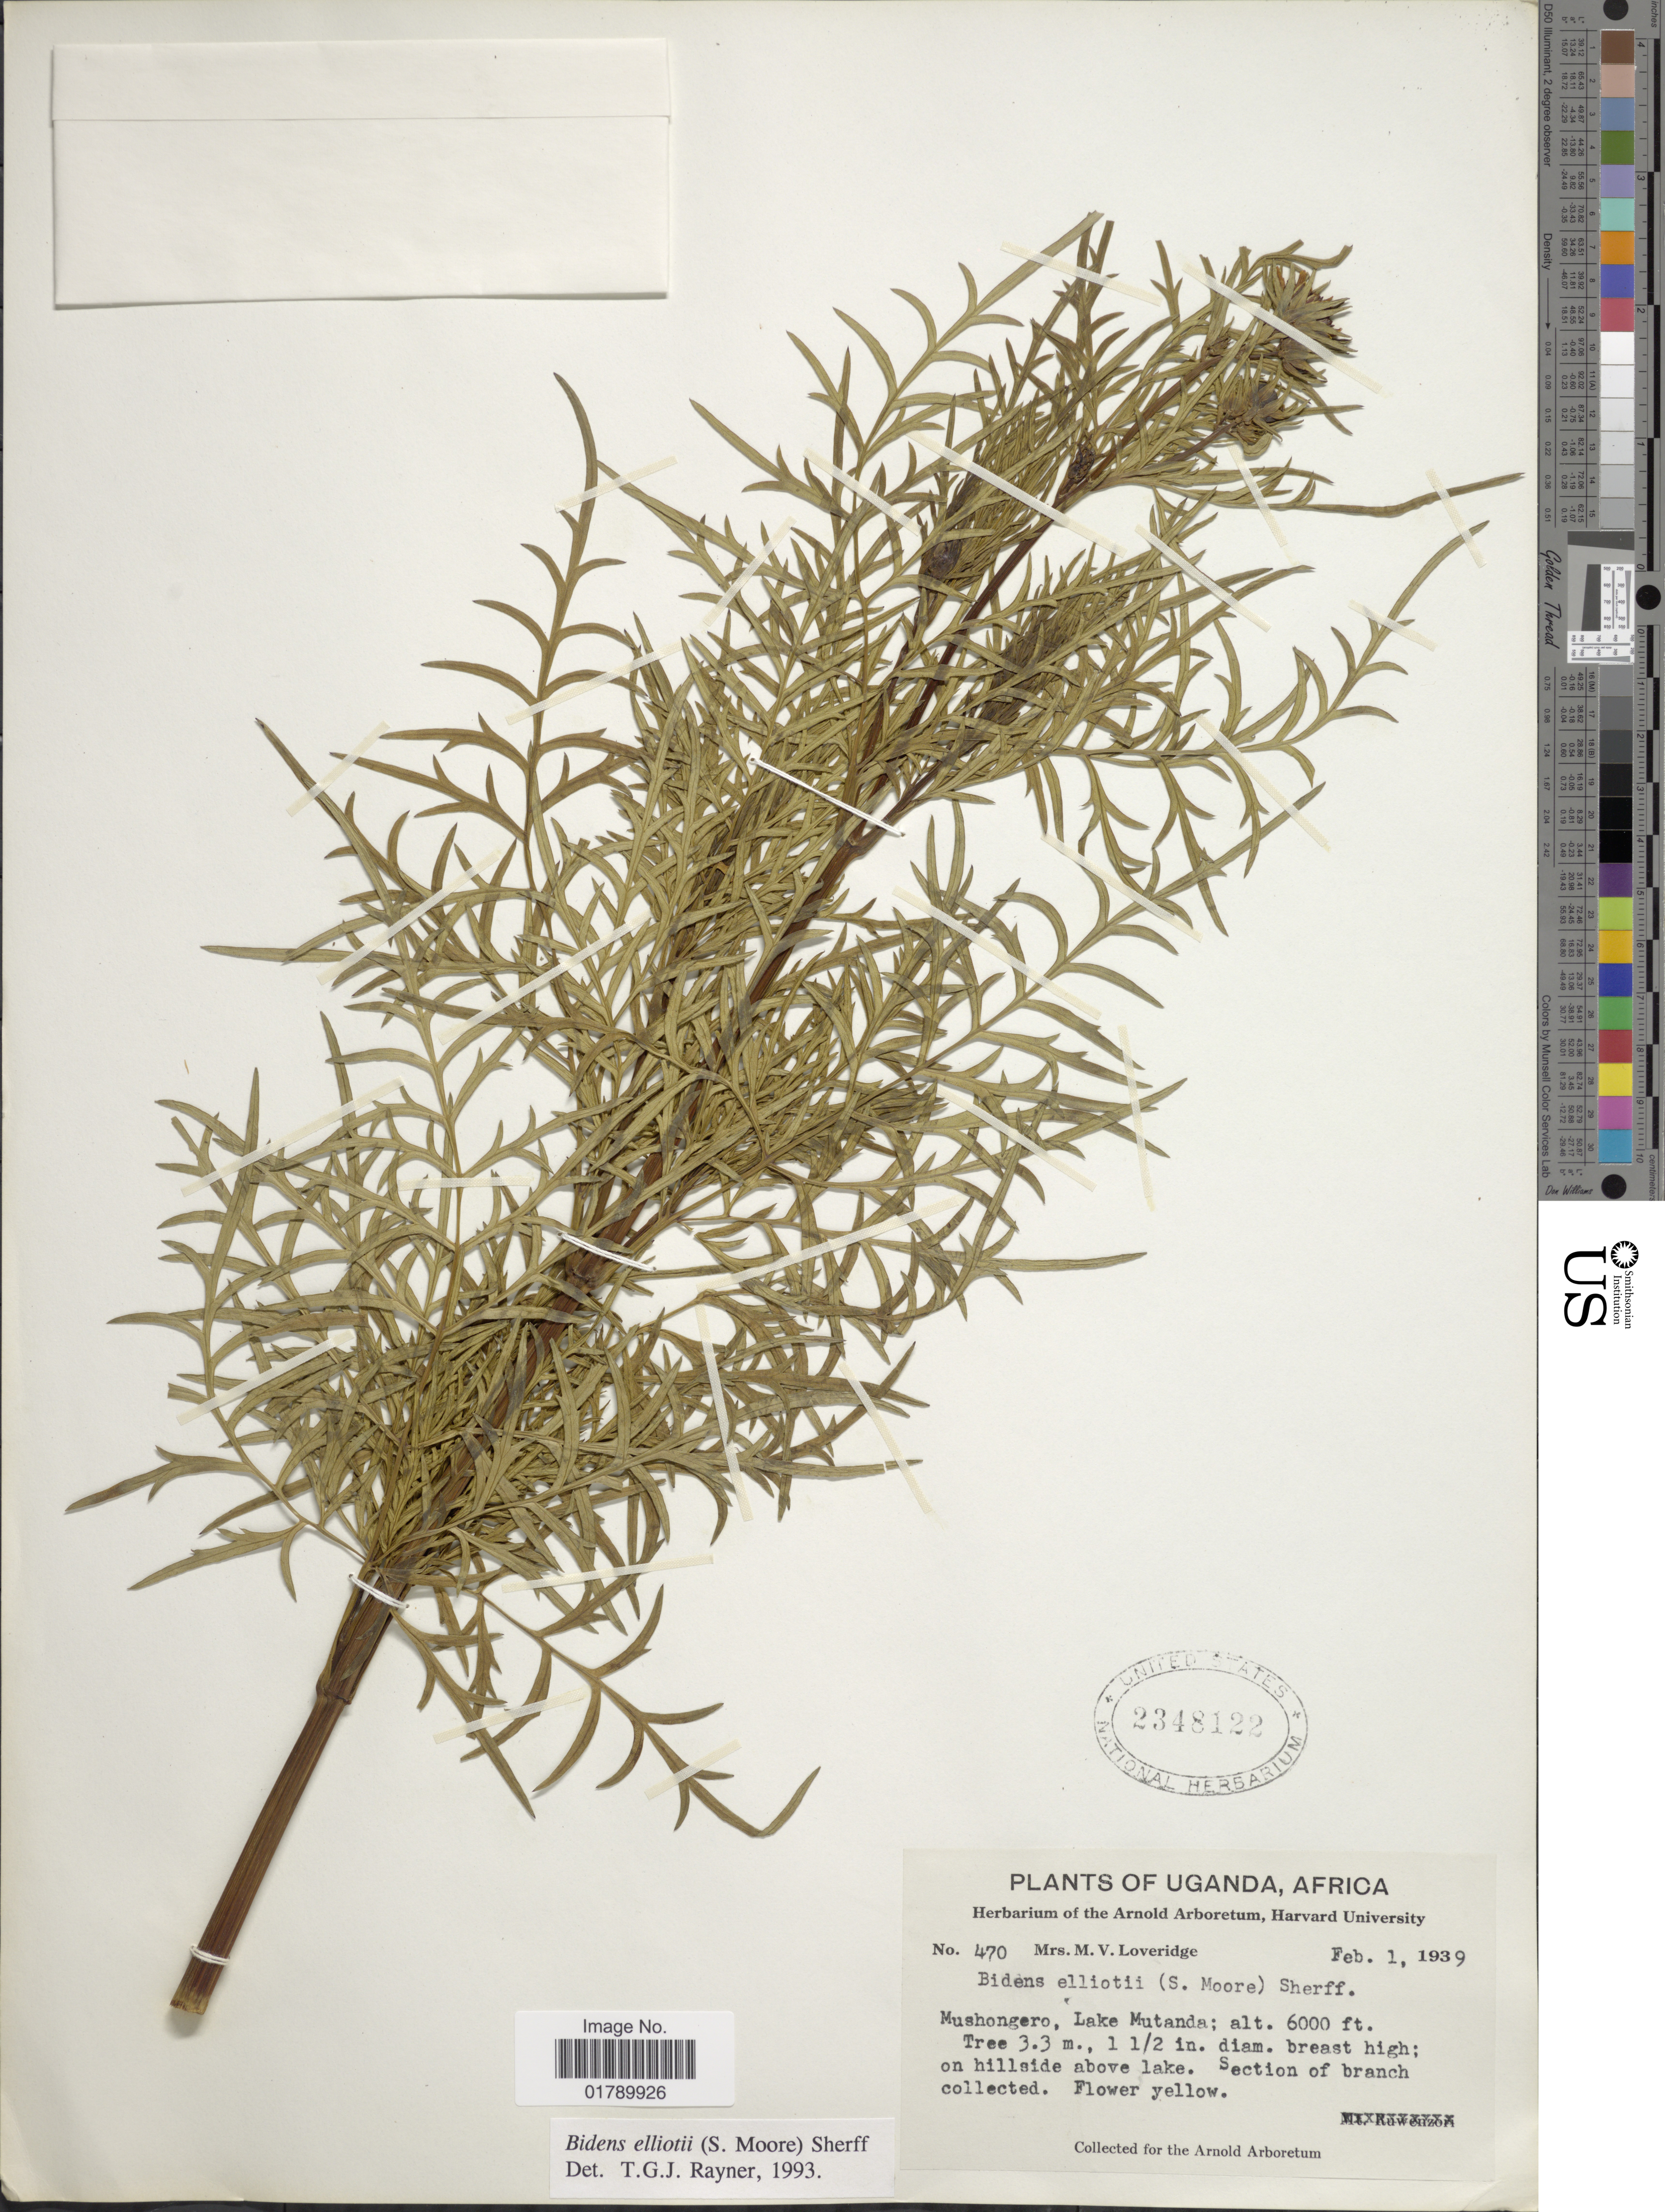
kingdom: Plantae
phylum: Tracheophyta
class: Magnoliopsida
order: Asterales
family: Asteraceae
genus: Bidens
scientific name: Bidens elliotii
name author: (S. Moore) Sherff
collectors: M. Loveridge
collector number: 470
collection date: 1939-02-01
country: Uganda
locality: Mushongero, Lake Mutanda;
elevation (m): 1829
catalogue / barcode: US 2348122